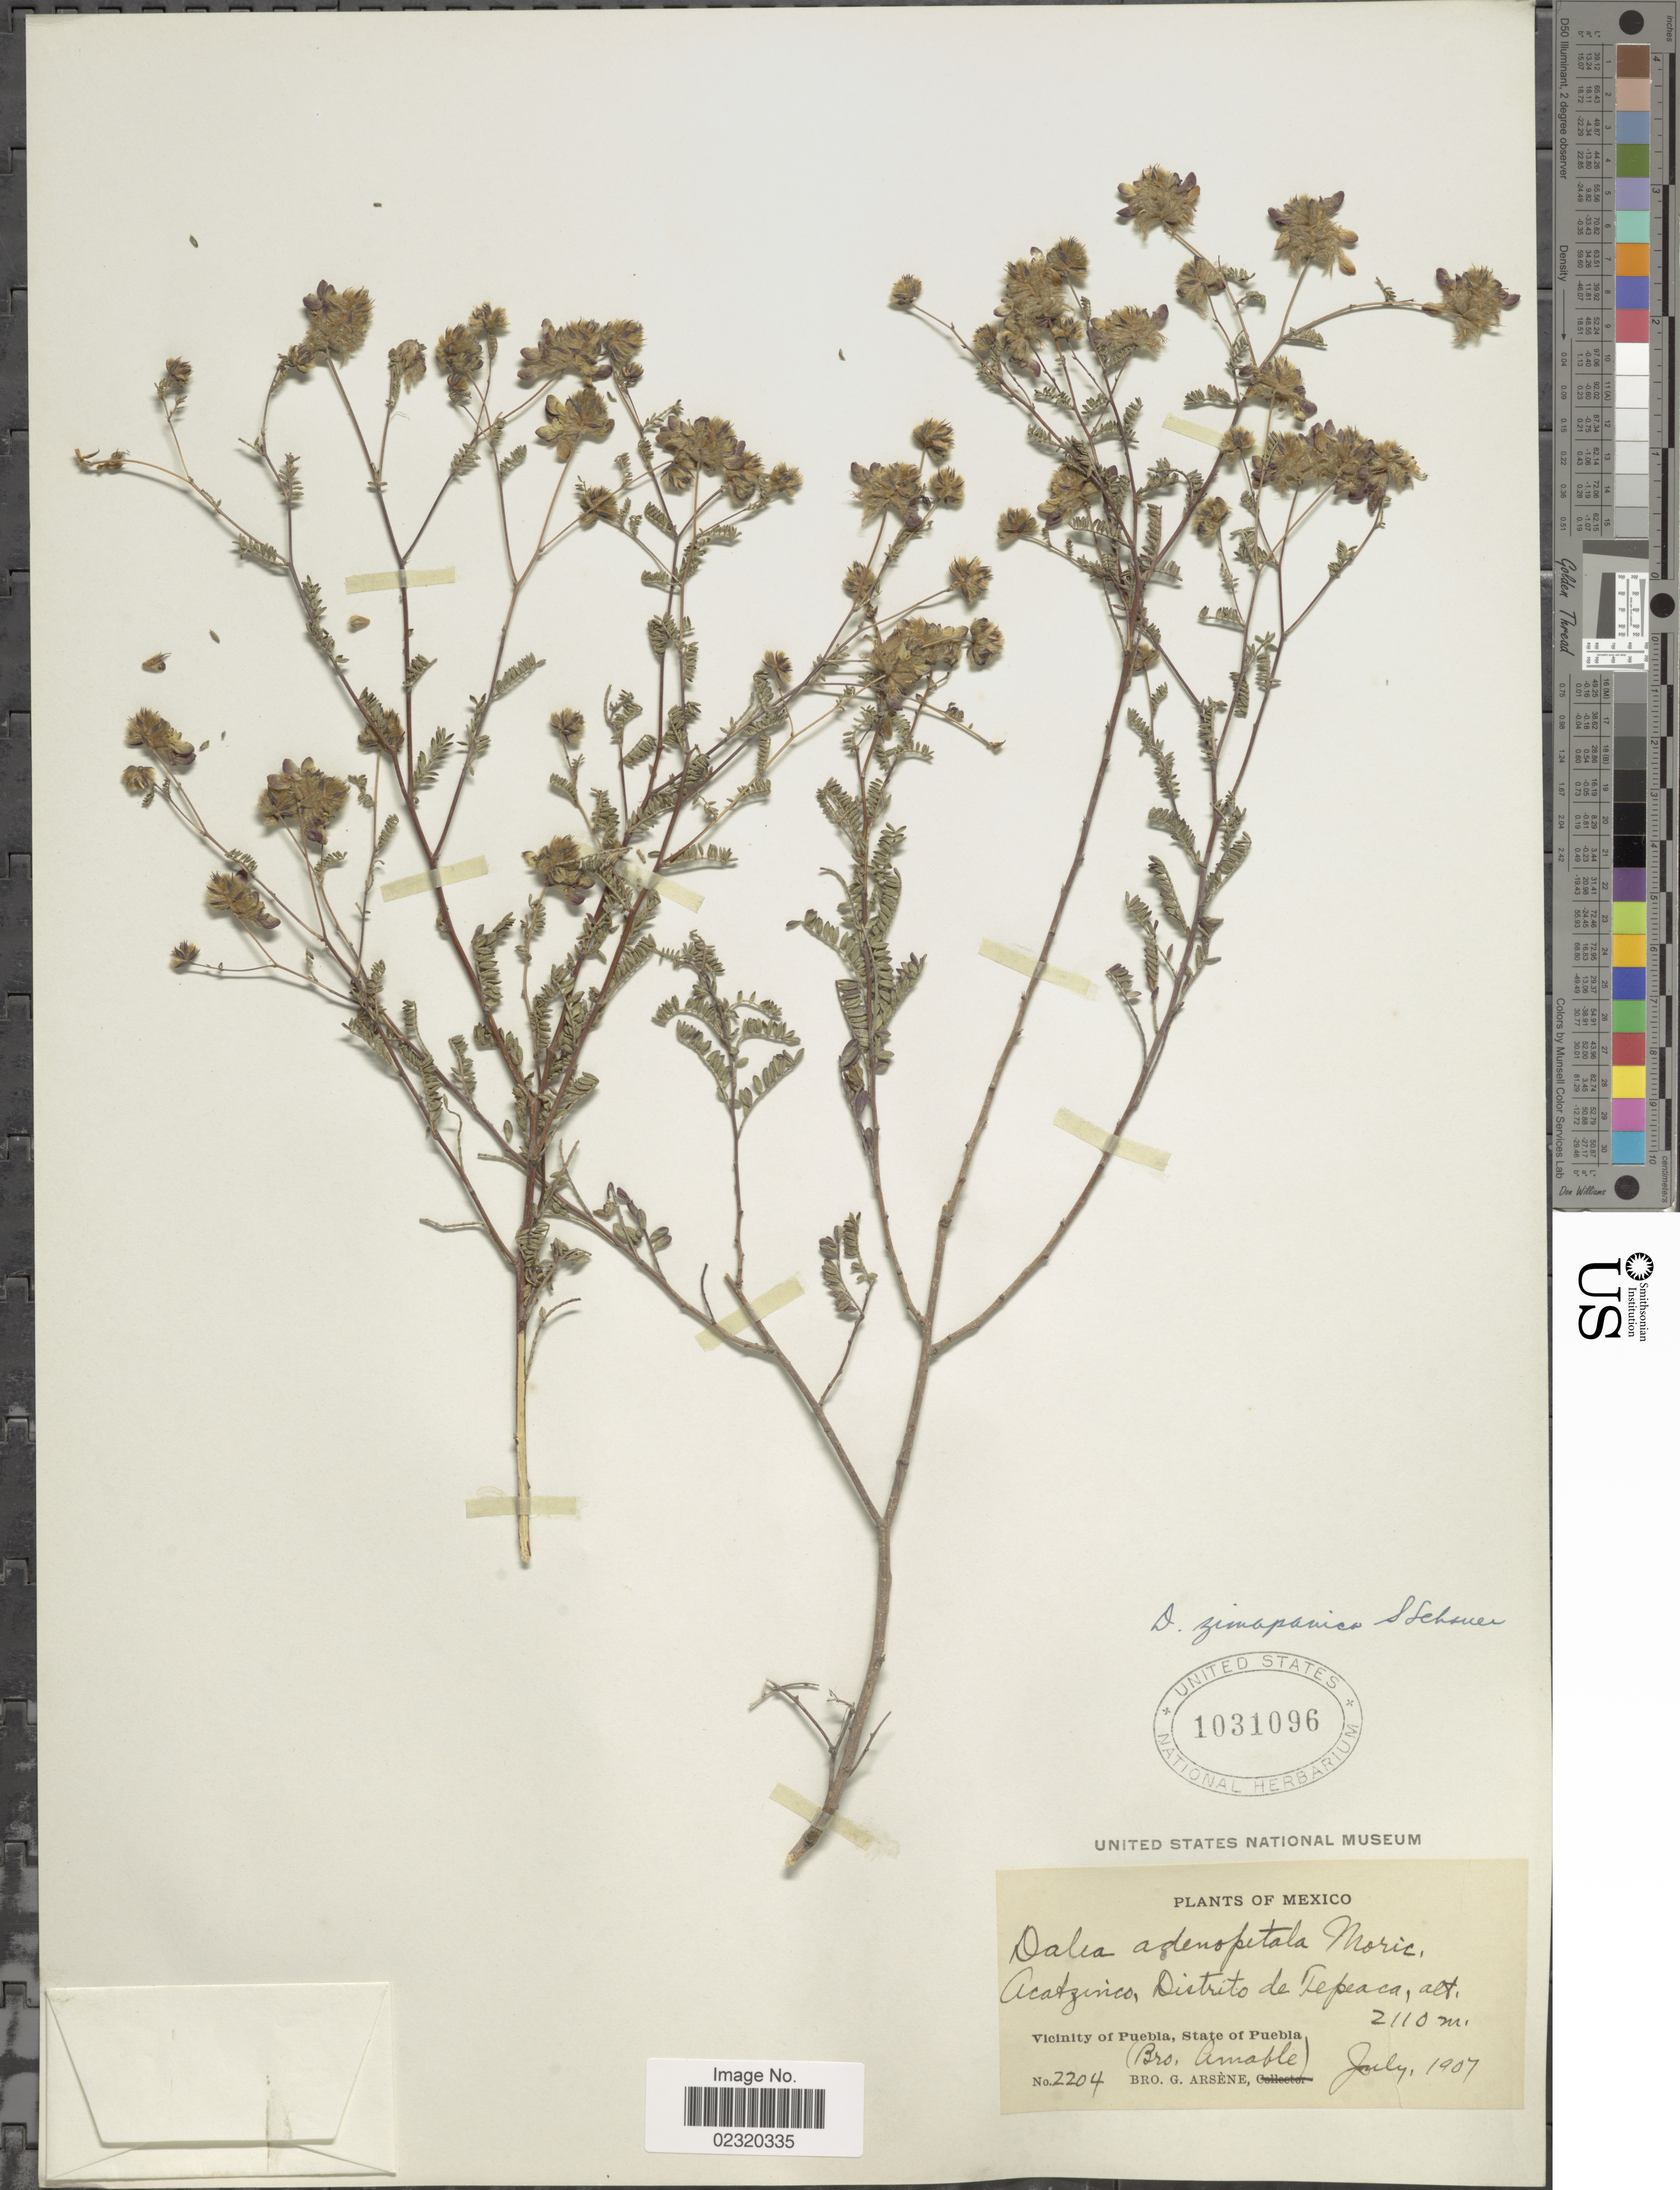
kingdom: Plantae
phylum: Tracheophyta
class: Magnoliopsida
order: Fabales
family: Fabaceae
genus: Dalea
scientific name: Dalea zimapanica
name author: S. Schauer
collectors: B. Amable & Bro. G. Arsène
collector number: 2204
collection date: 1907-07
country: Mexico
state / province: Puebla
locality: Acatzinco, Distrito de Tepeaca, Vicinity of Puebla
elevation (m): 2110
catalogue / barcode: US 1031096